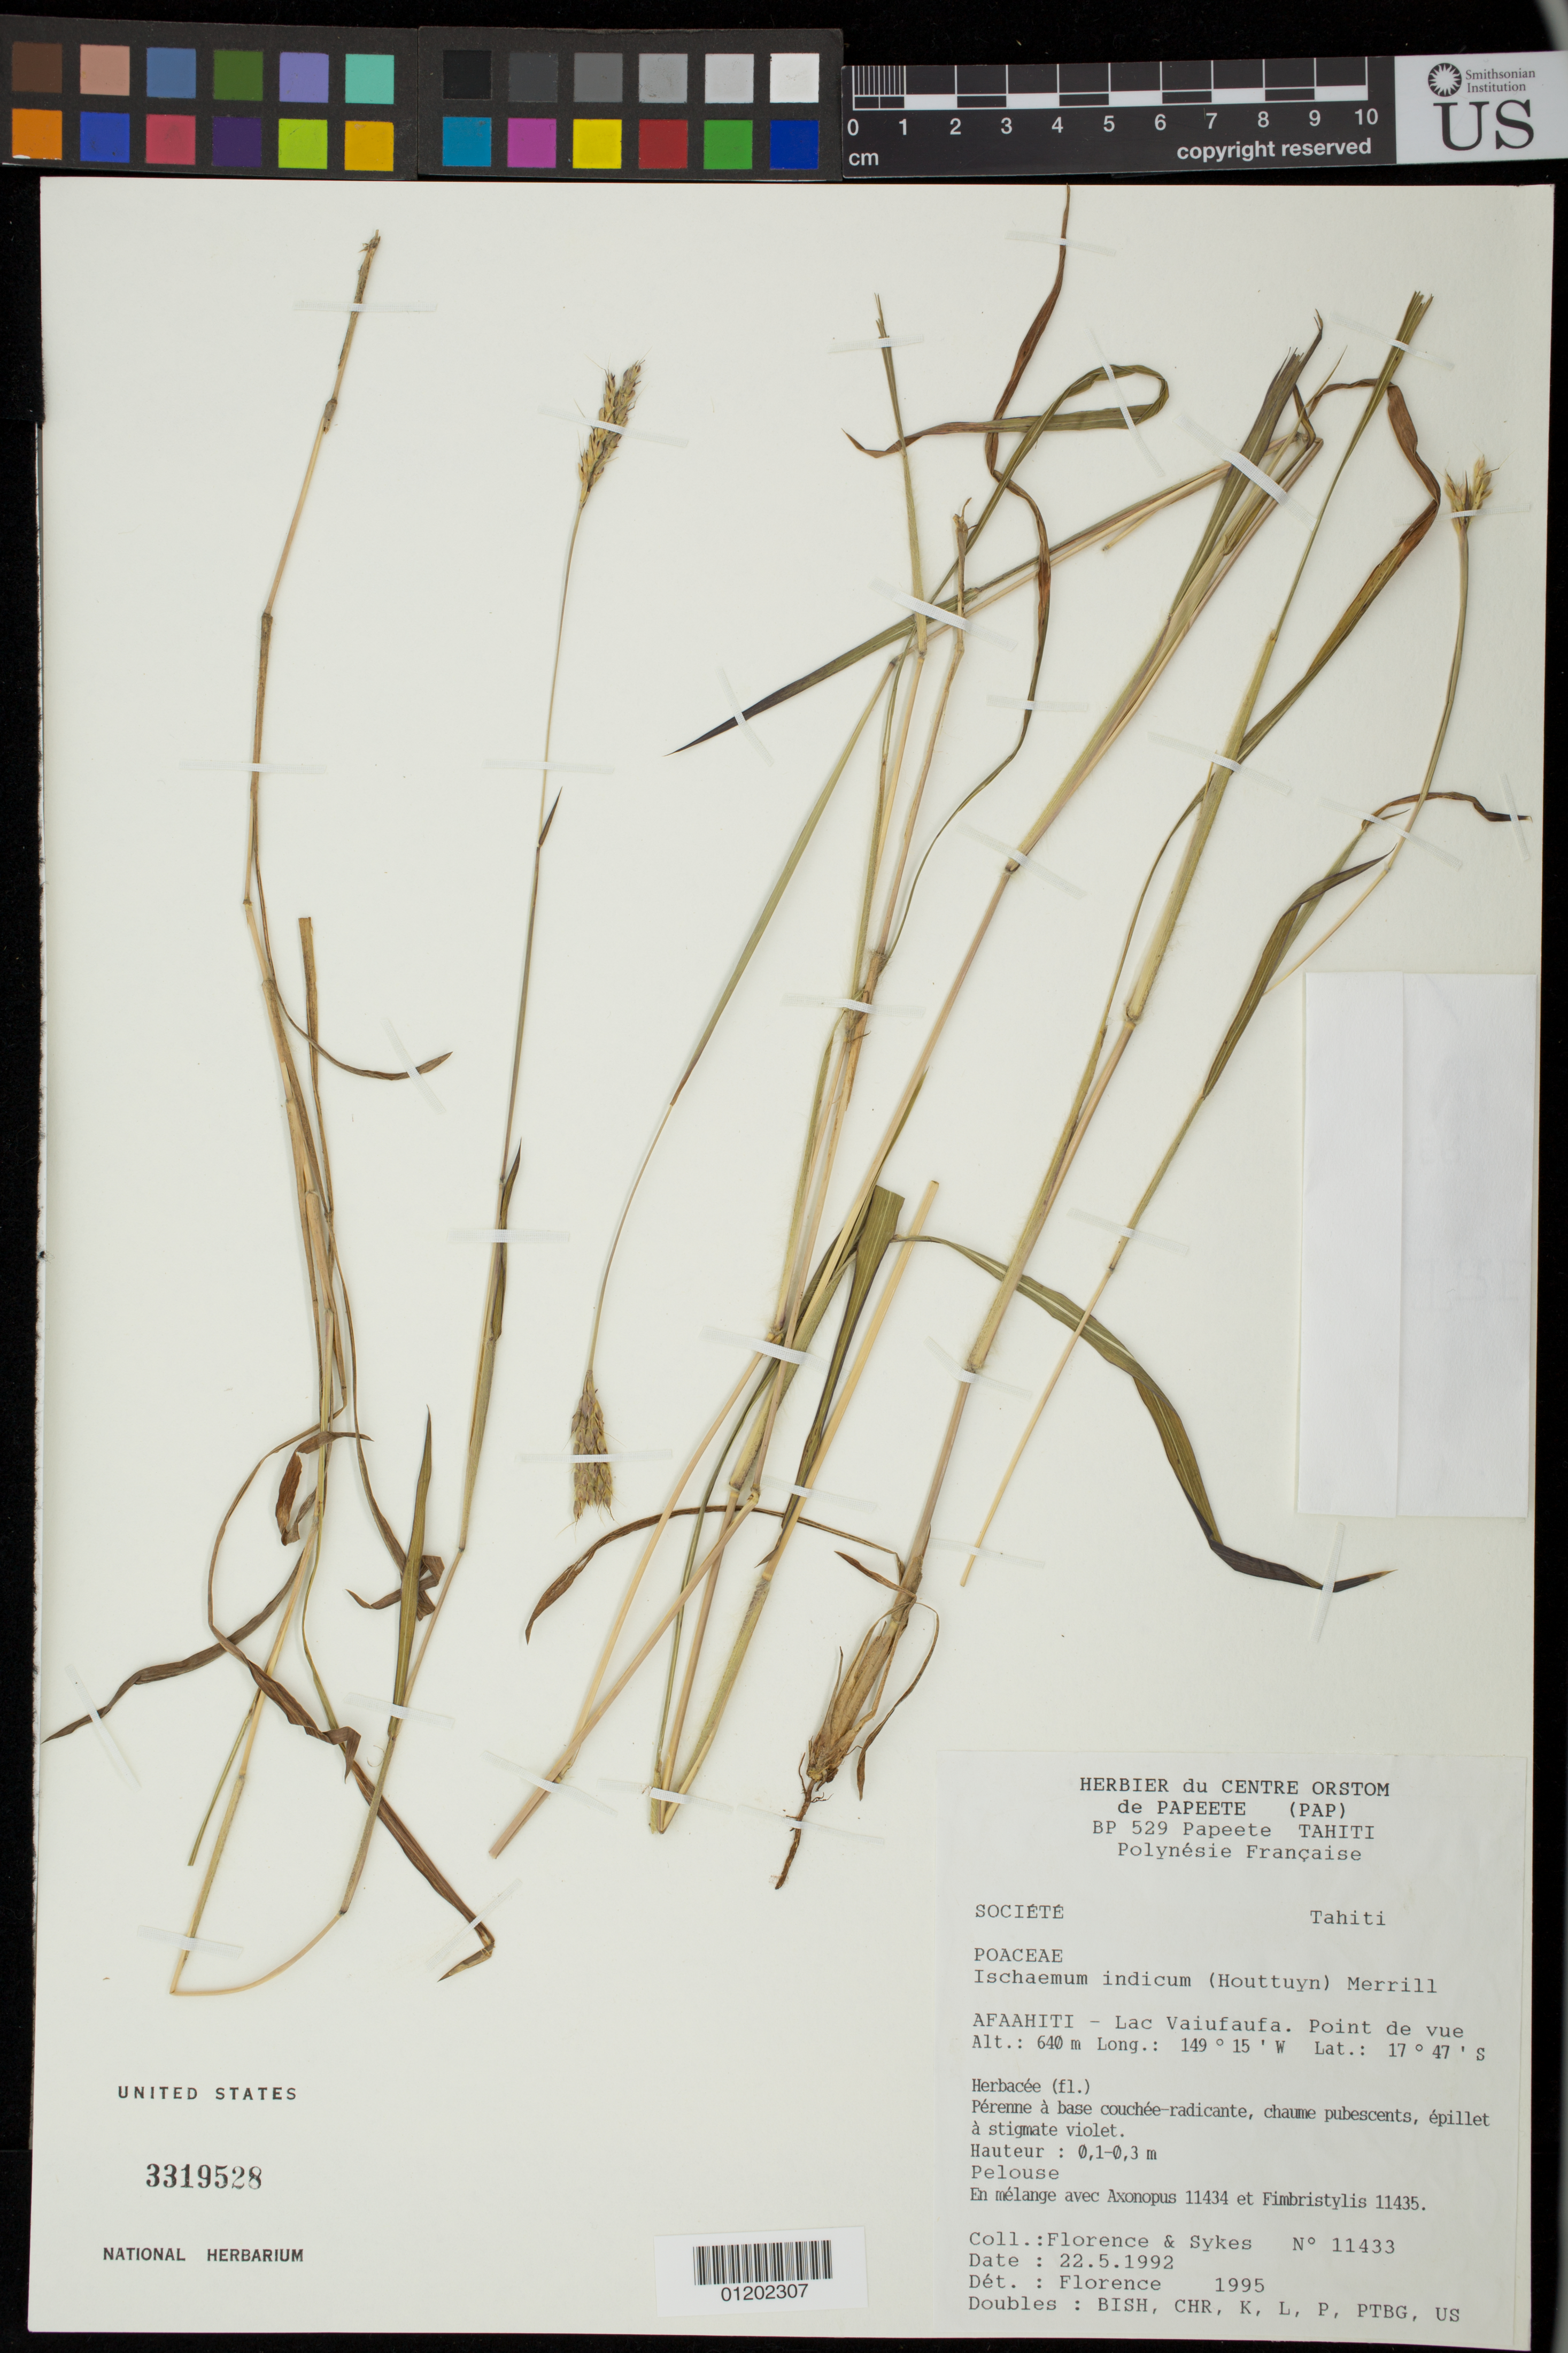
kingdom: Plantae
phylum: Tracheophyta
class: Liliopsida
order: Poales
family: Poaceae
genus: Ischaemum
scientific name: Ischaemum indicum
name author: (Houtt.) Merr.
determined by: Florence, J.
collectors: J. Florence & Sykes, --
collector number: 11433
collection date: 1992-05-22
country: French Polynesia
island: Tahiti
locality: Afaahiti - Lac Vaiufaufa. Point de vue.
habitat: pelouse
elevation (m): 640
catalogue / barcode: US 3319528